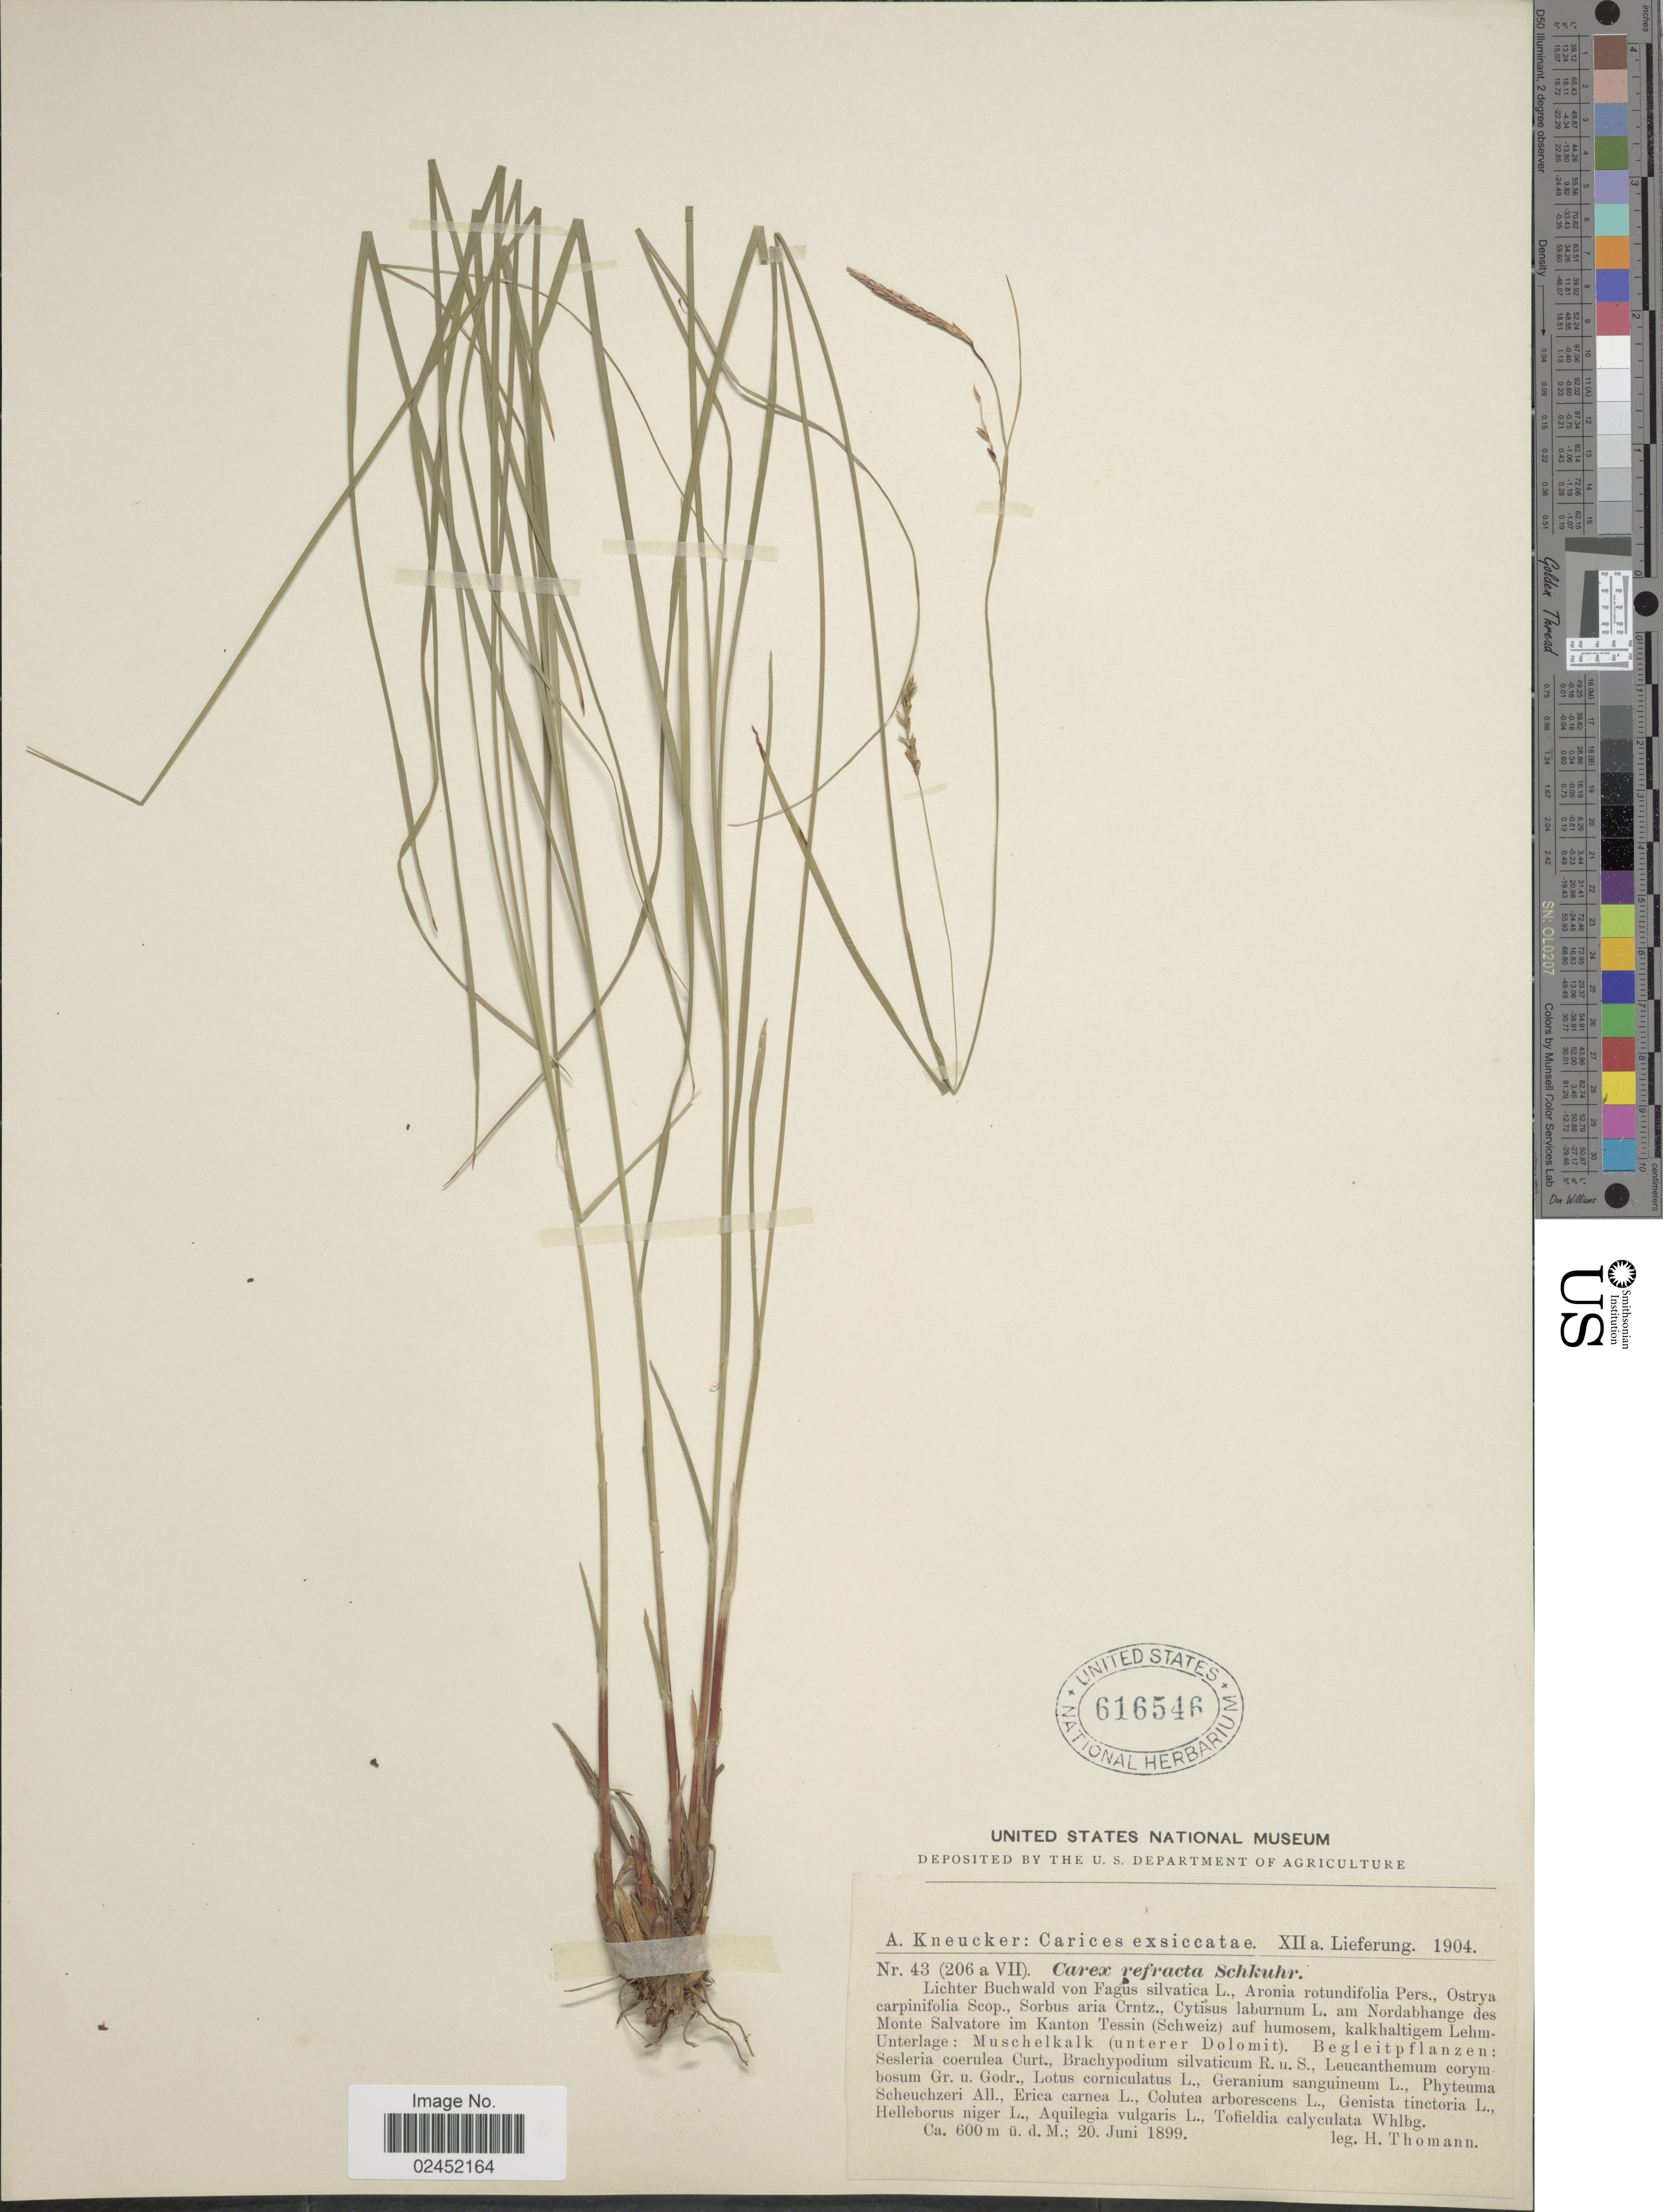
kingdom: Plantae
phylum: Tracheophyta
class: Liliopsida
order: Poales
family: Cyperaceae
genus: Carex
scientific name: Carex austroalpina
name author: Bech.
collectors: H. Thomann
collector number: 43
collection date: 1899-06-20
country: Switzerland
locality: Monte Salvatore im Kanton Tessin (Schweiz) auf humosem, kalkhaltigem Lehm-Unterlage: Muschelkalk (unterer Dolomit).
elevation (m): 600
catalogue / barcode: US 616546